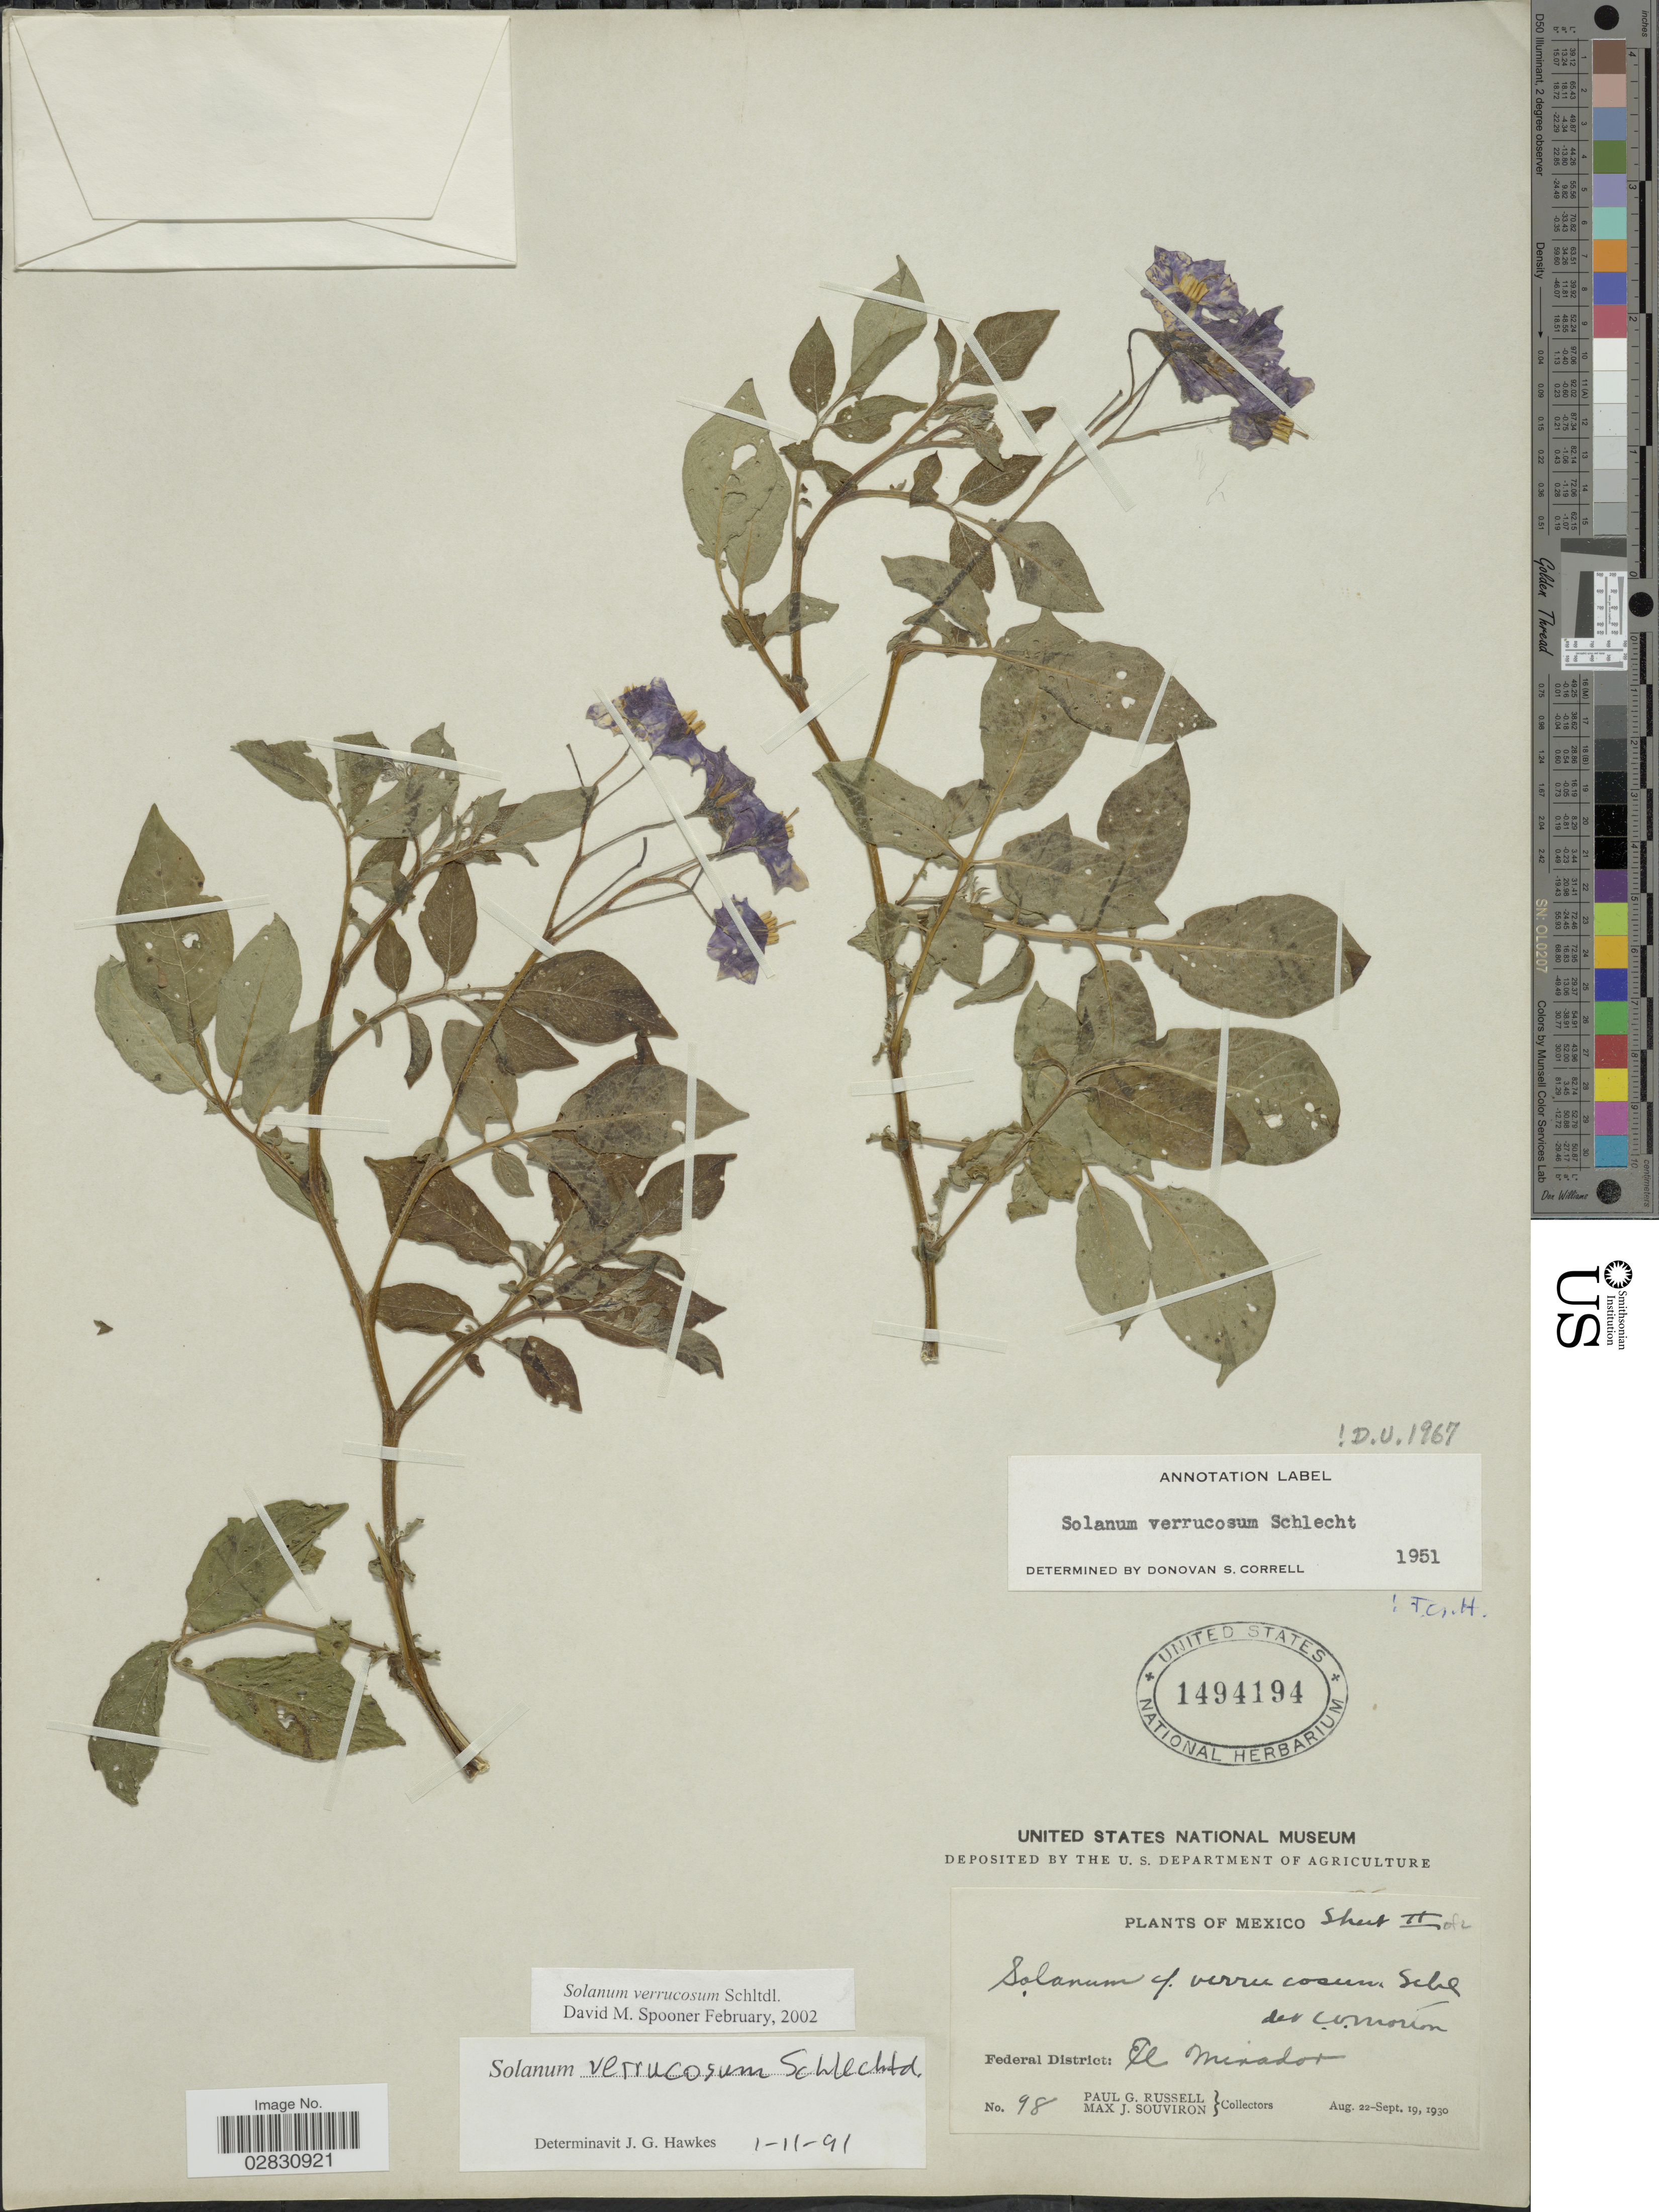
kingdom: Plantae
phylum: Tracheophyta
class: Magnoliopsida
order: Solanales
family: Solanaceae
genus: Solanum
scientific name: Solanum verrucosum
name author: Schltdl.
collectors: P. G. Russell & M. J. Souviron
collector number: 98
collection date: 1930-08-22/1930-09-19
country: Mexico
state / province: Distrito Federal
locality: Federal District: El Mirador.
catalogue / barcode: US 1494194